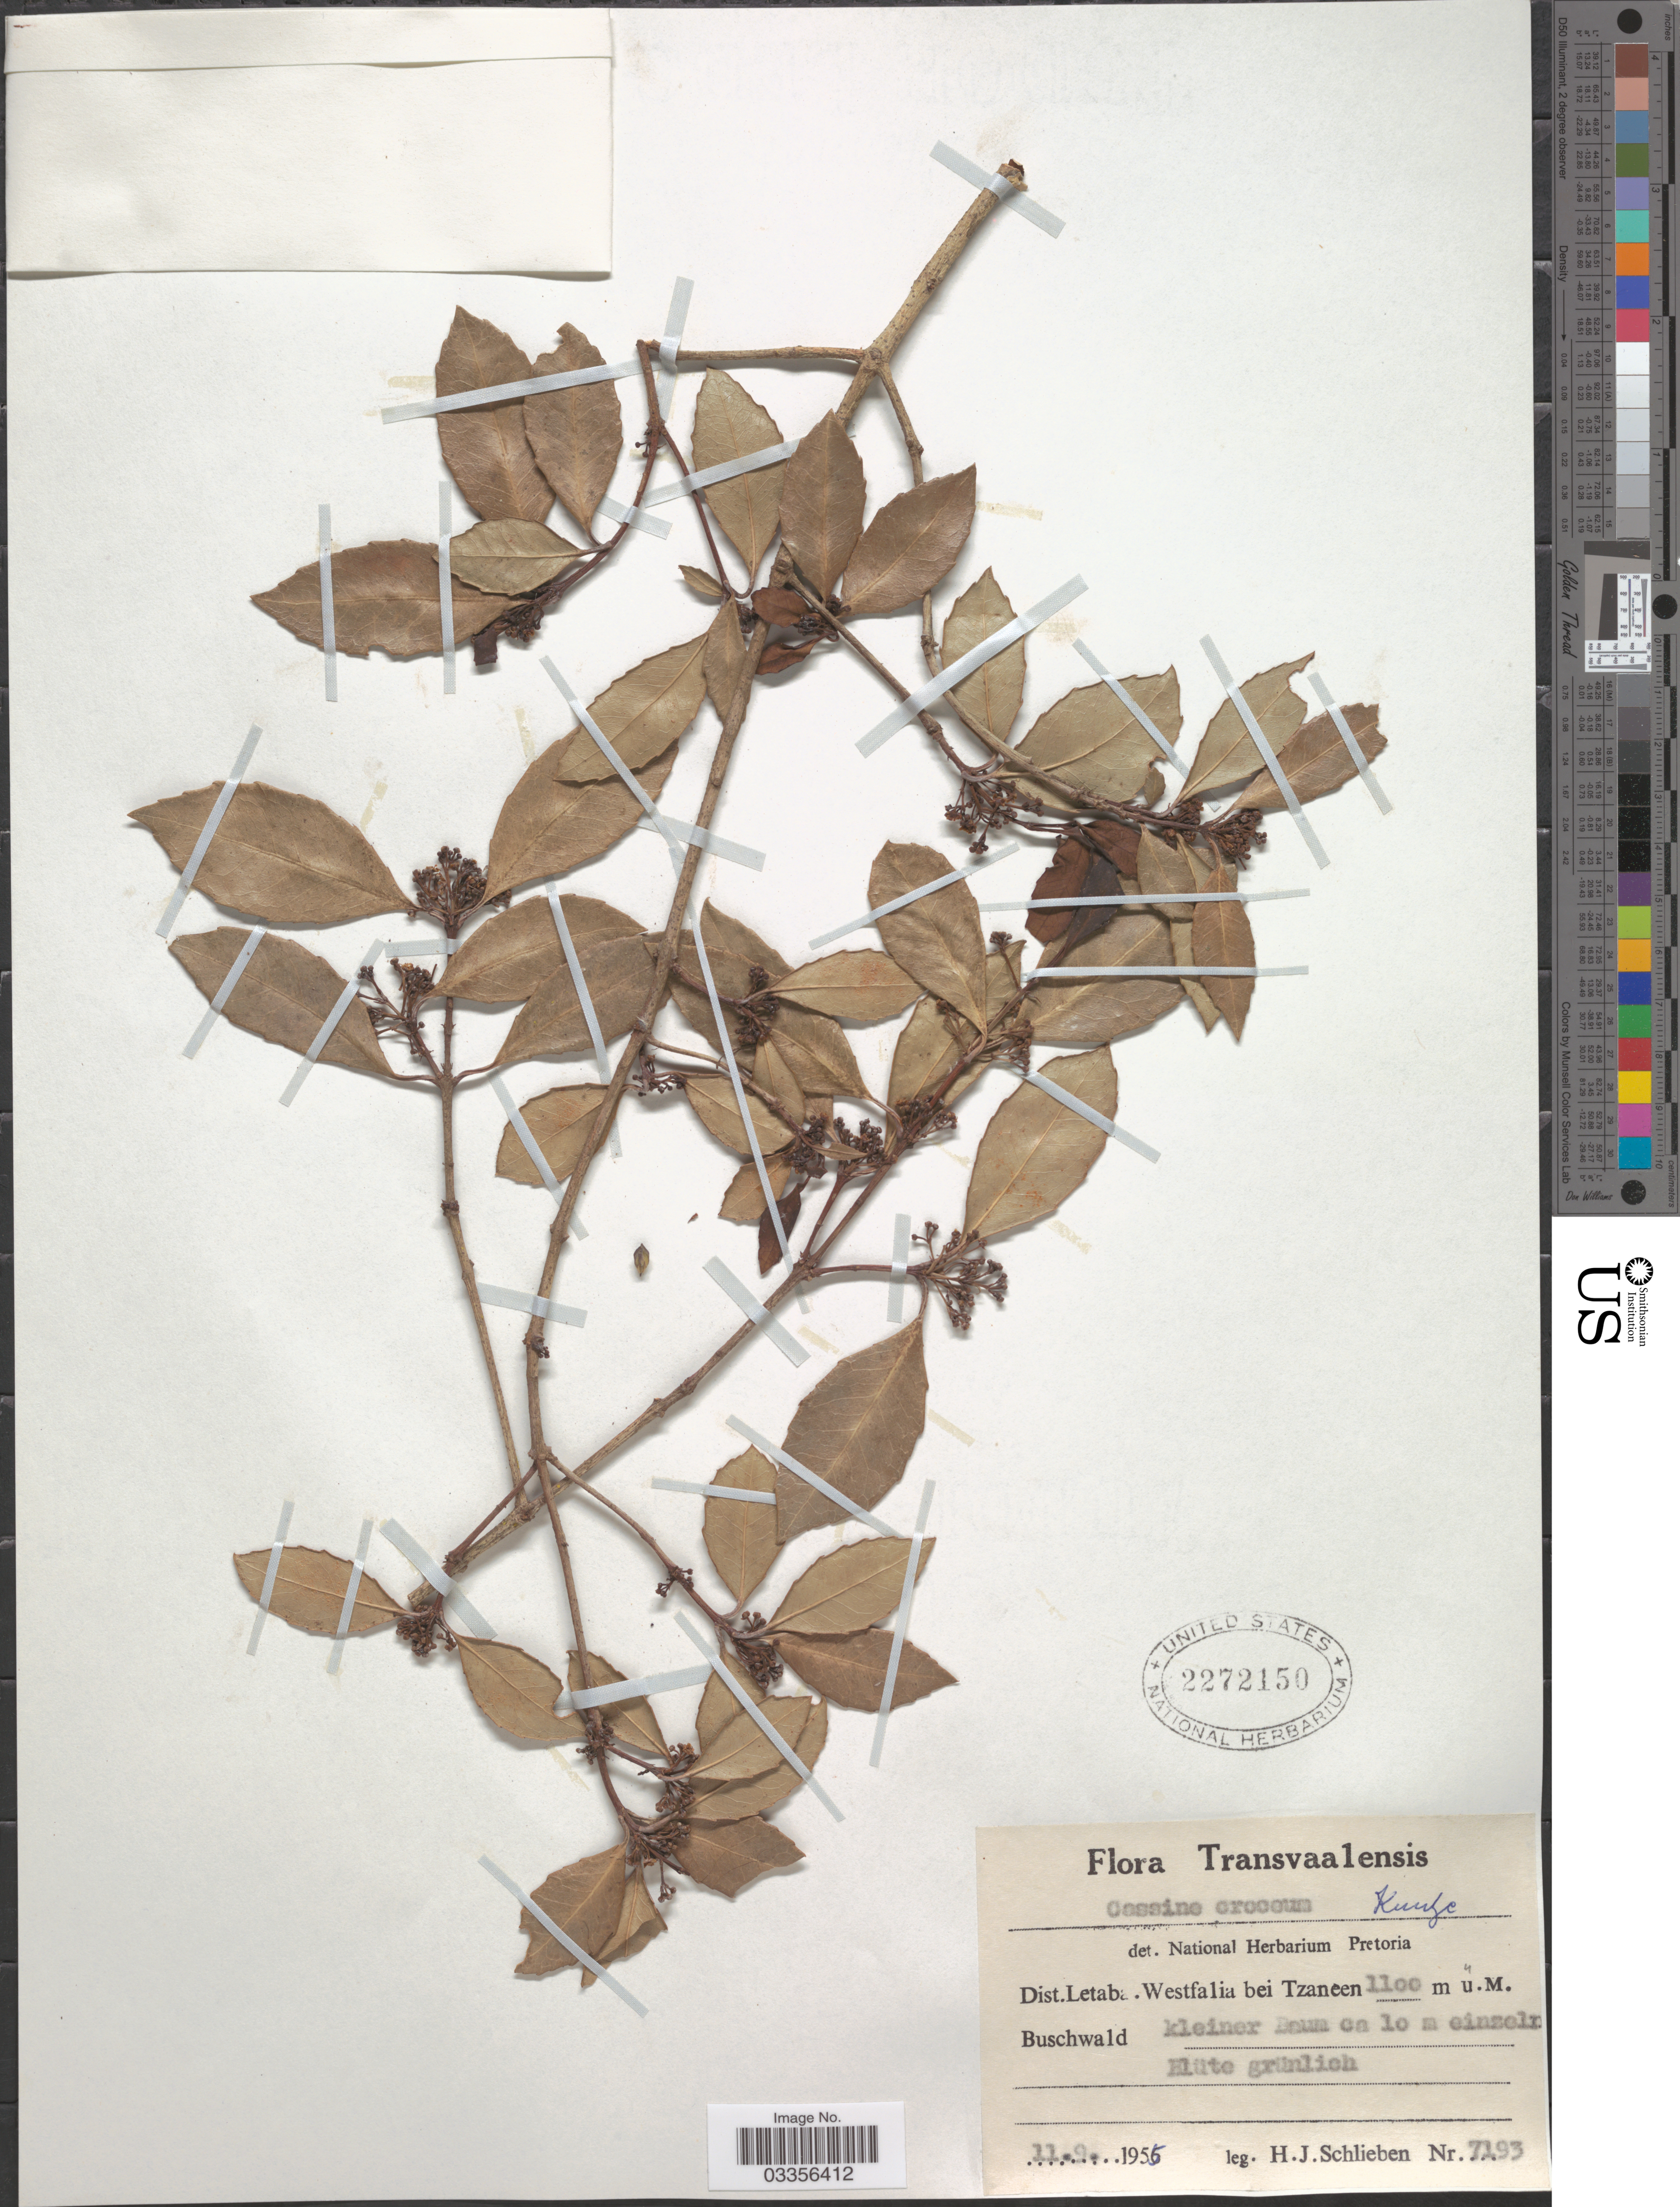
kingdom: Plantae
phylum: Tracheophyta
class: Magnoliopsida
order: Celastrales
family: Celastraceae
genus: Cassine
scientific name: Cassine crocea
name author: (Thunb.) C. Presl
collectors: H. J. Schlieben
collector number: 7193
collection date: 1956-09-11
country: South Africa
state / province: Limpopo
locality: Transvaalensis. Dist. Letaba. Westfalia bei Tzaneen.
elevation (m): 1100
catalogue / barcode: US 2272150